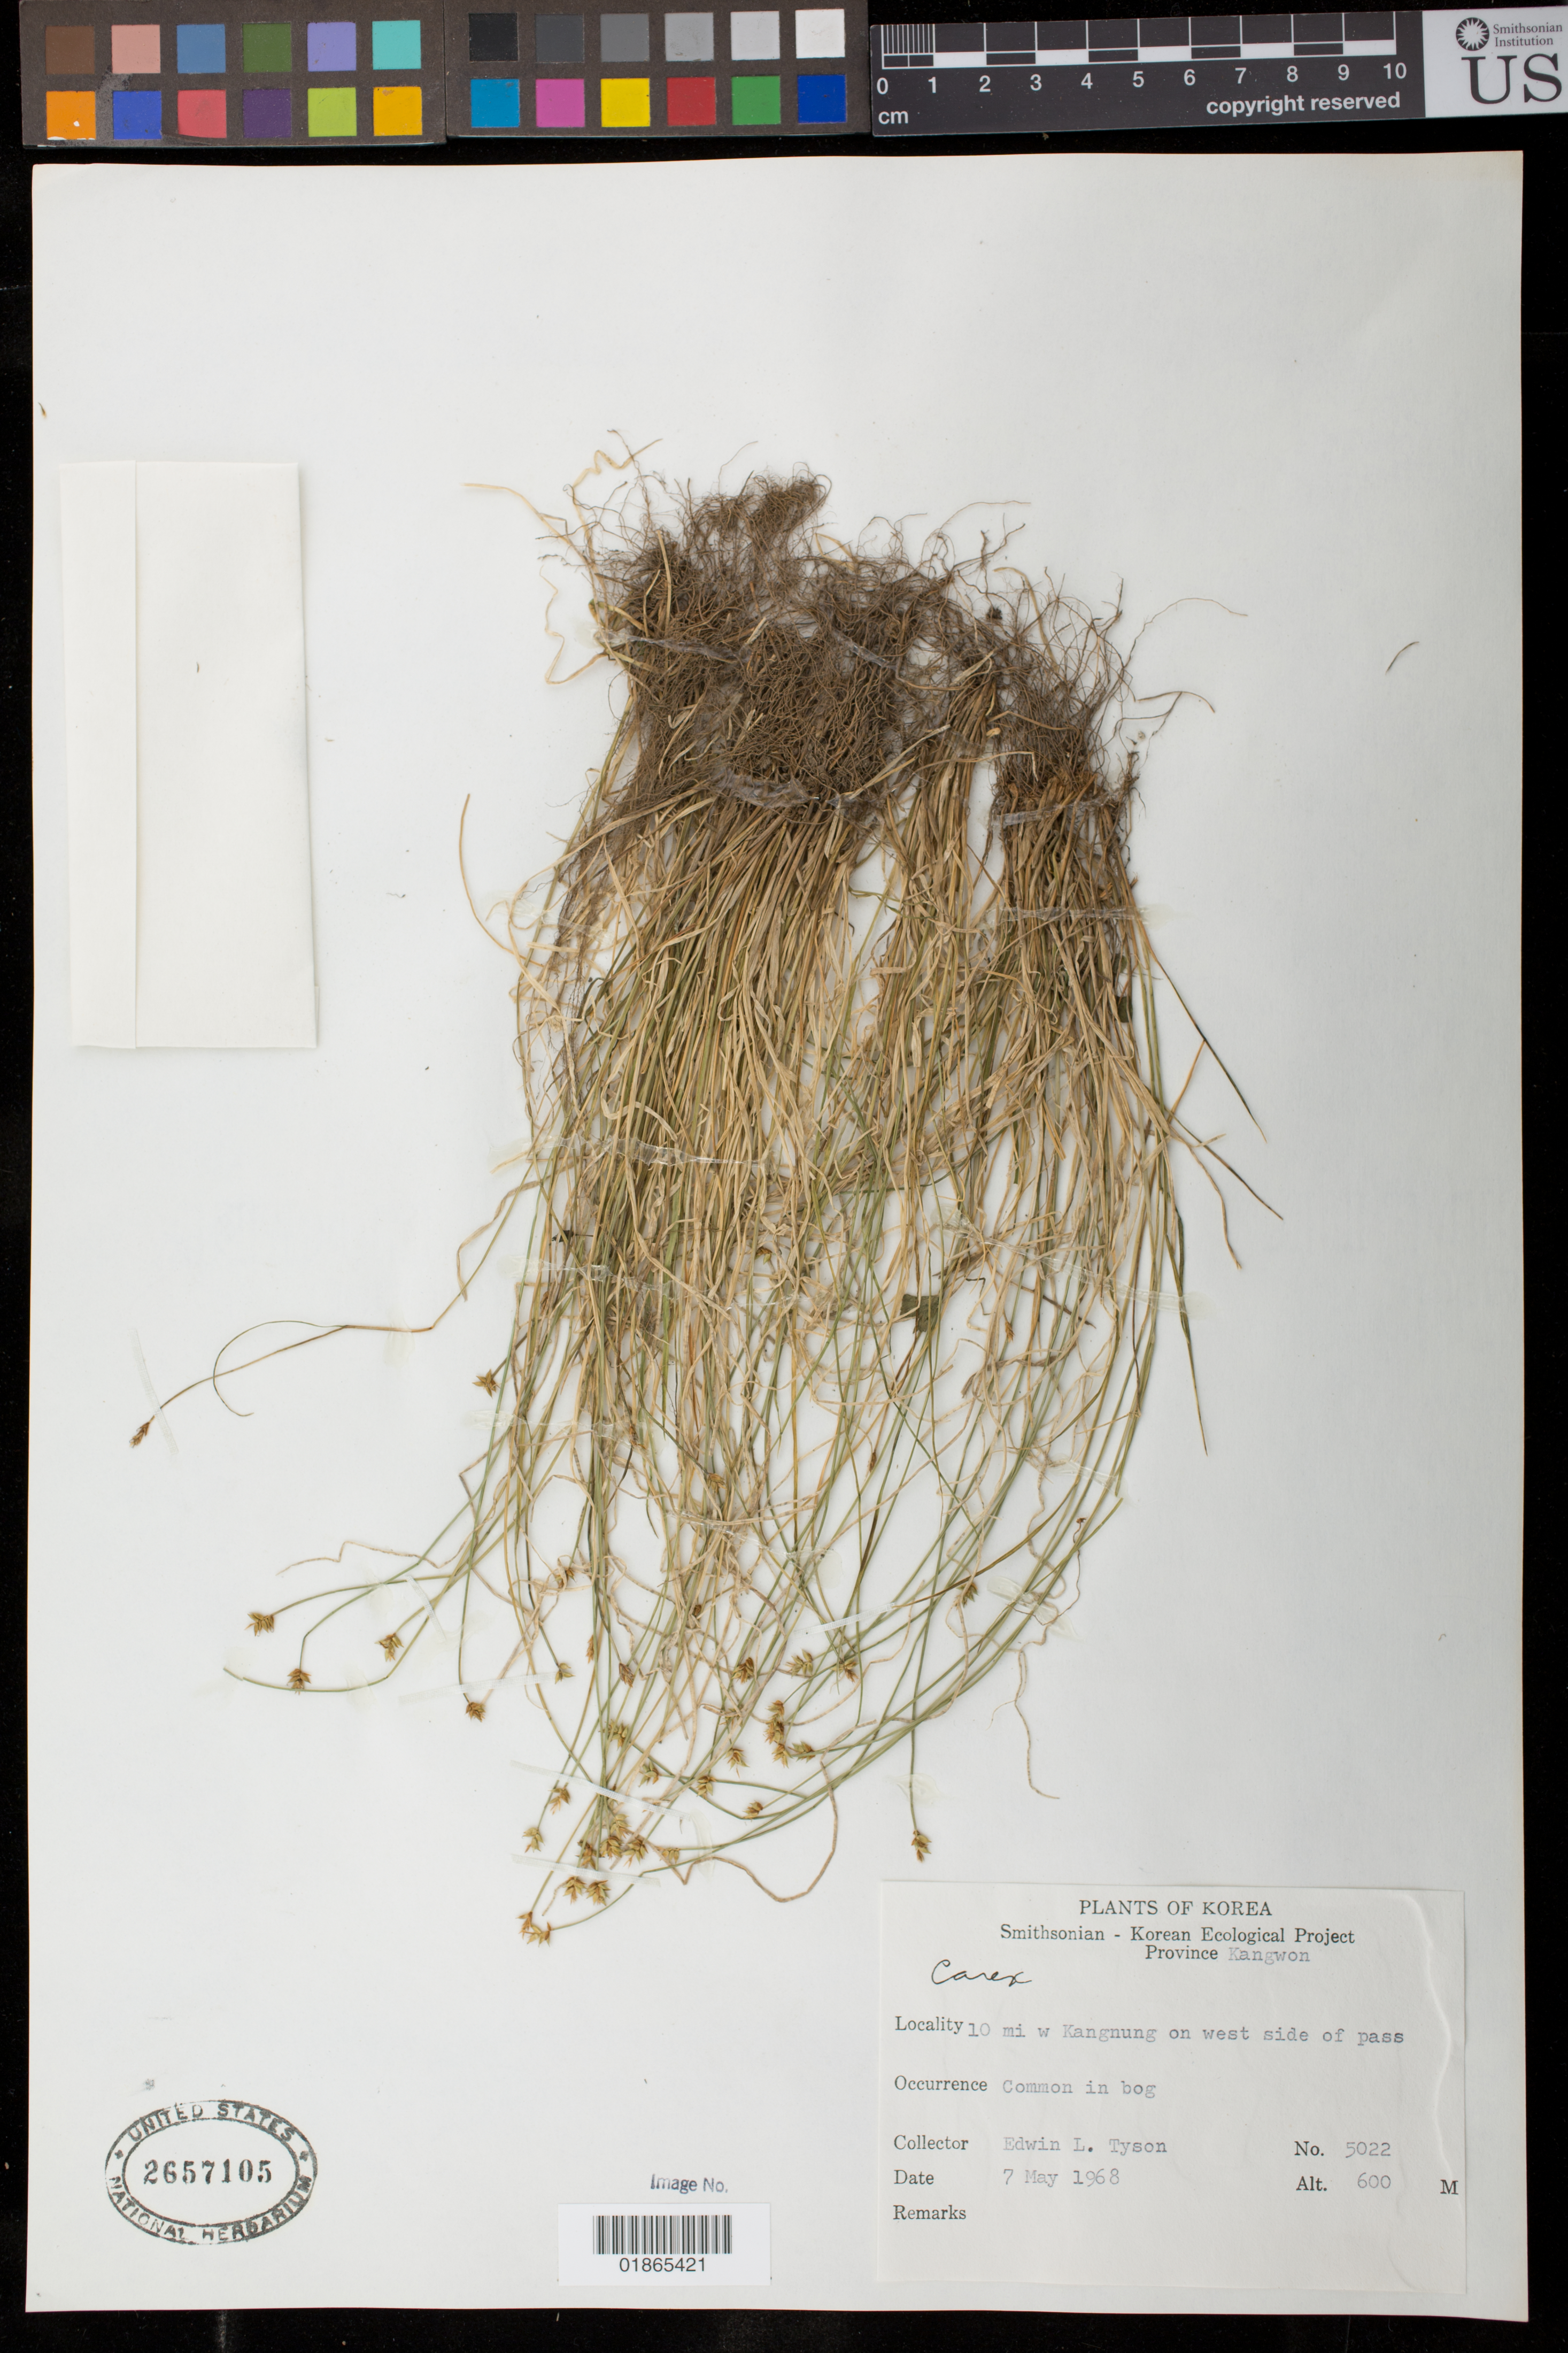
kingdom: Plantae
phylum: Tracheophyta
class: Liliopsida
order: Poales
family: Cyperaceae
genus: Carex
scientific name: Carex onoei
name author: Franch. & Sav.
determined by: Strong, Mark T., (BOT), Smithsonian Institution - National Museum of Natural History (UNITED STATES)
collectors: E. L. Tyson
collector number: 5022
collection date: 1968-05-07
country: North Korea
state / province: Kangwon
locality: Province Kangwon, 10 mi w Kangnung on west side of pass.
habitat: Common in bog.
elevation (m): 600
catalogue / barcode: US 2657105